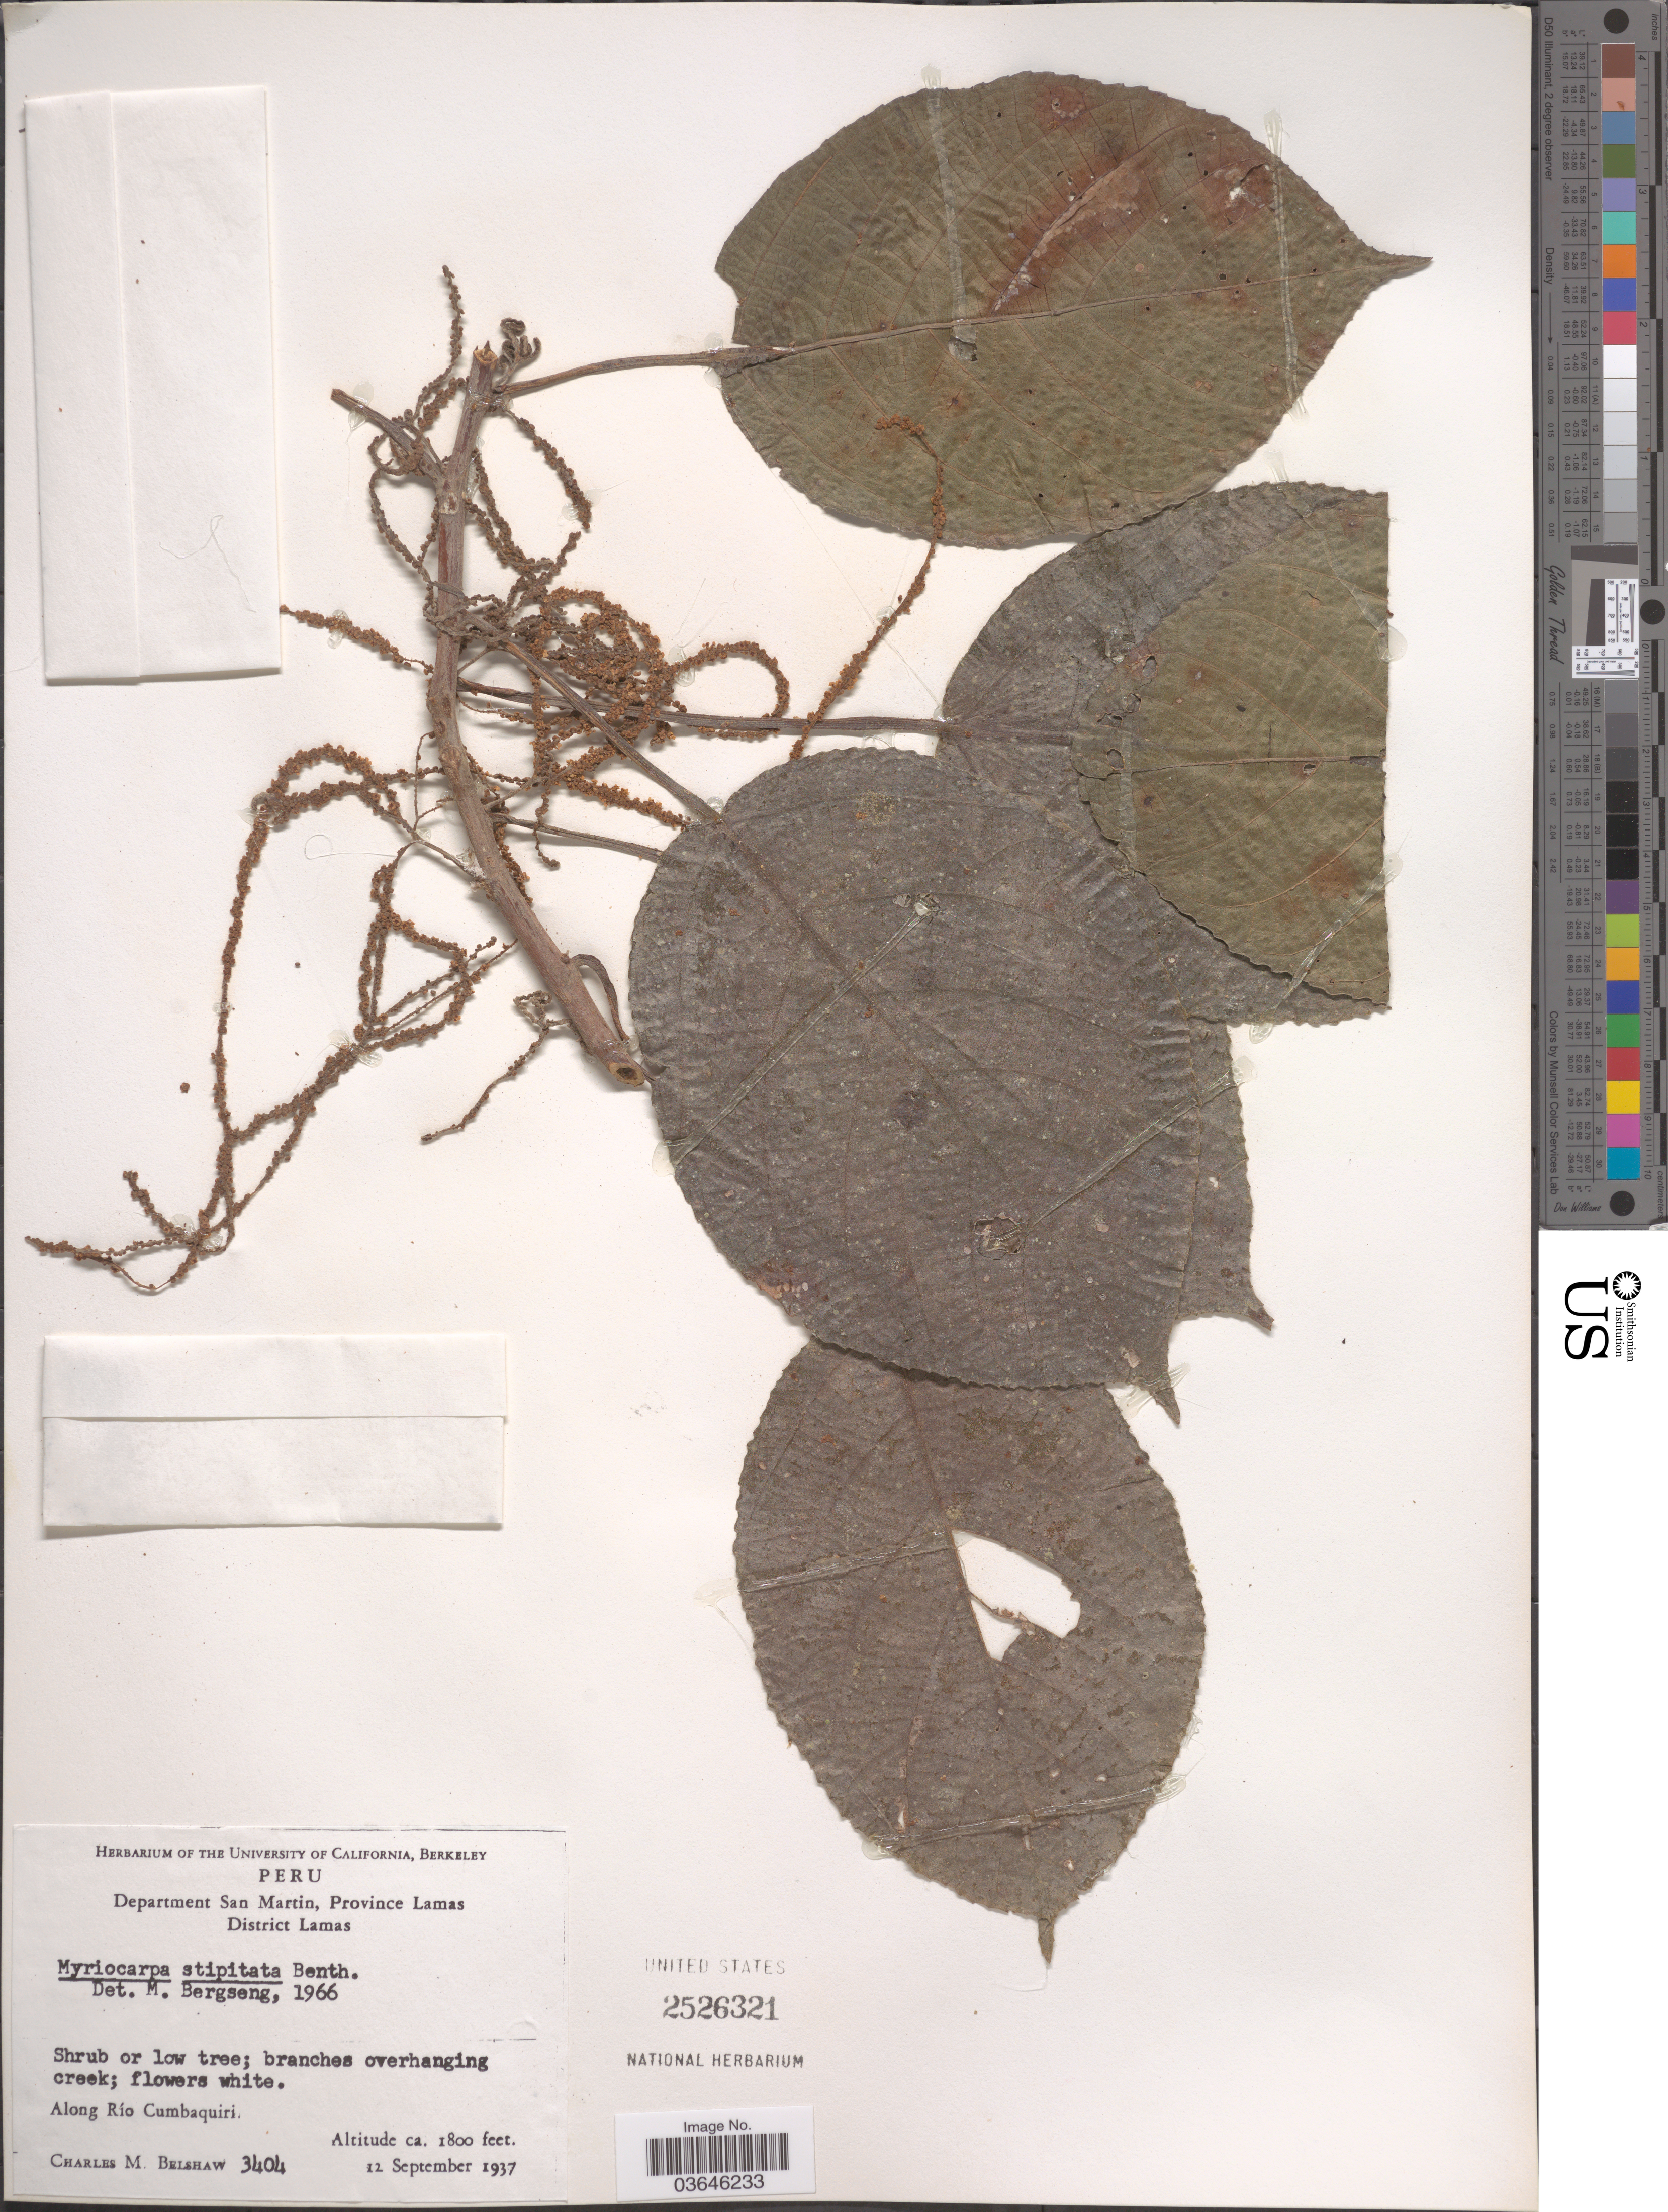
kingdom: Plantae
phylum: Tracheophyta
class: Magnoliopsida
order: Rosales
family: Urticaceae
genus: Myriocarpa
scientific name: Myriocarpa stipitata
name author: Benth.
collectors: C. Shaw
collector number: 3404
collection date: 1937-09-12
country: Peru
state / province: San Martín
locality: Department San Martin, Province Lamas. District Lamas. Along Río Cumbaquiri.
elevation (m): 549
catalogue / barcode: US 2526321